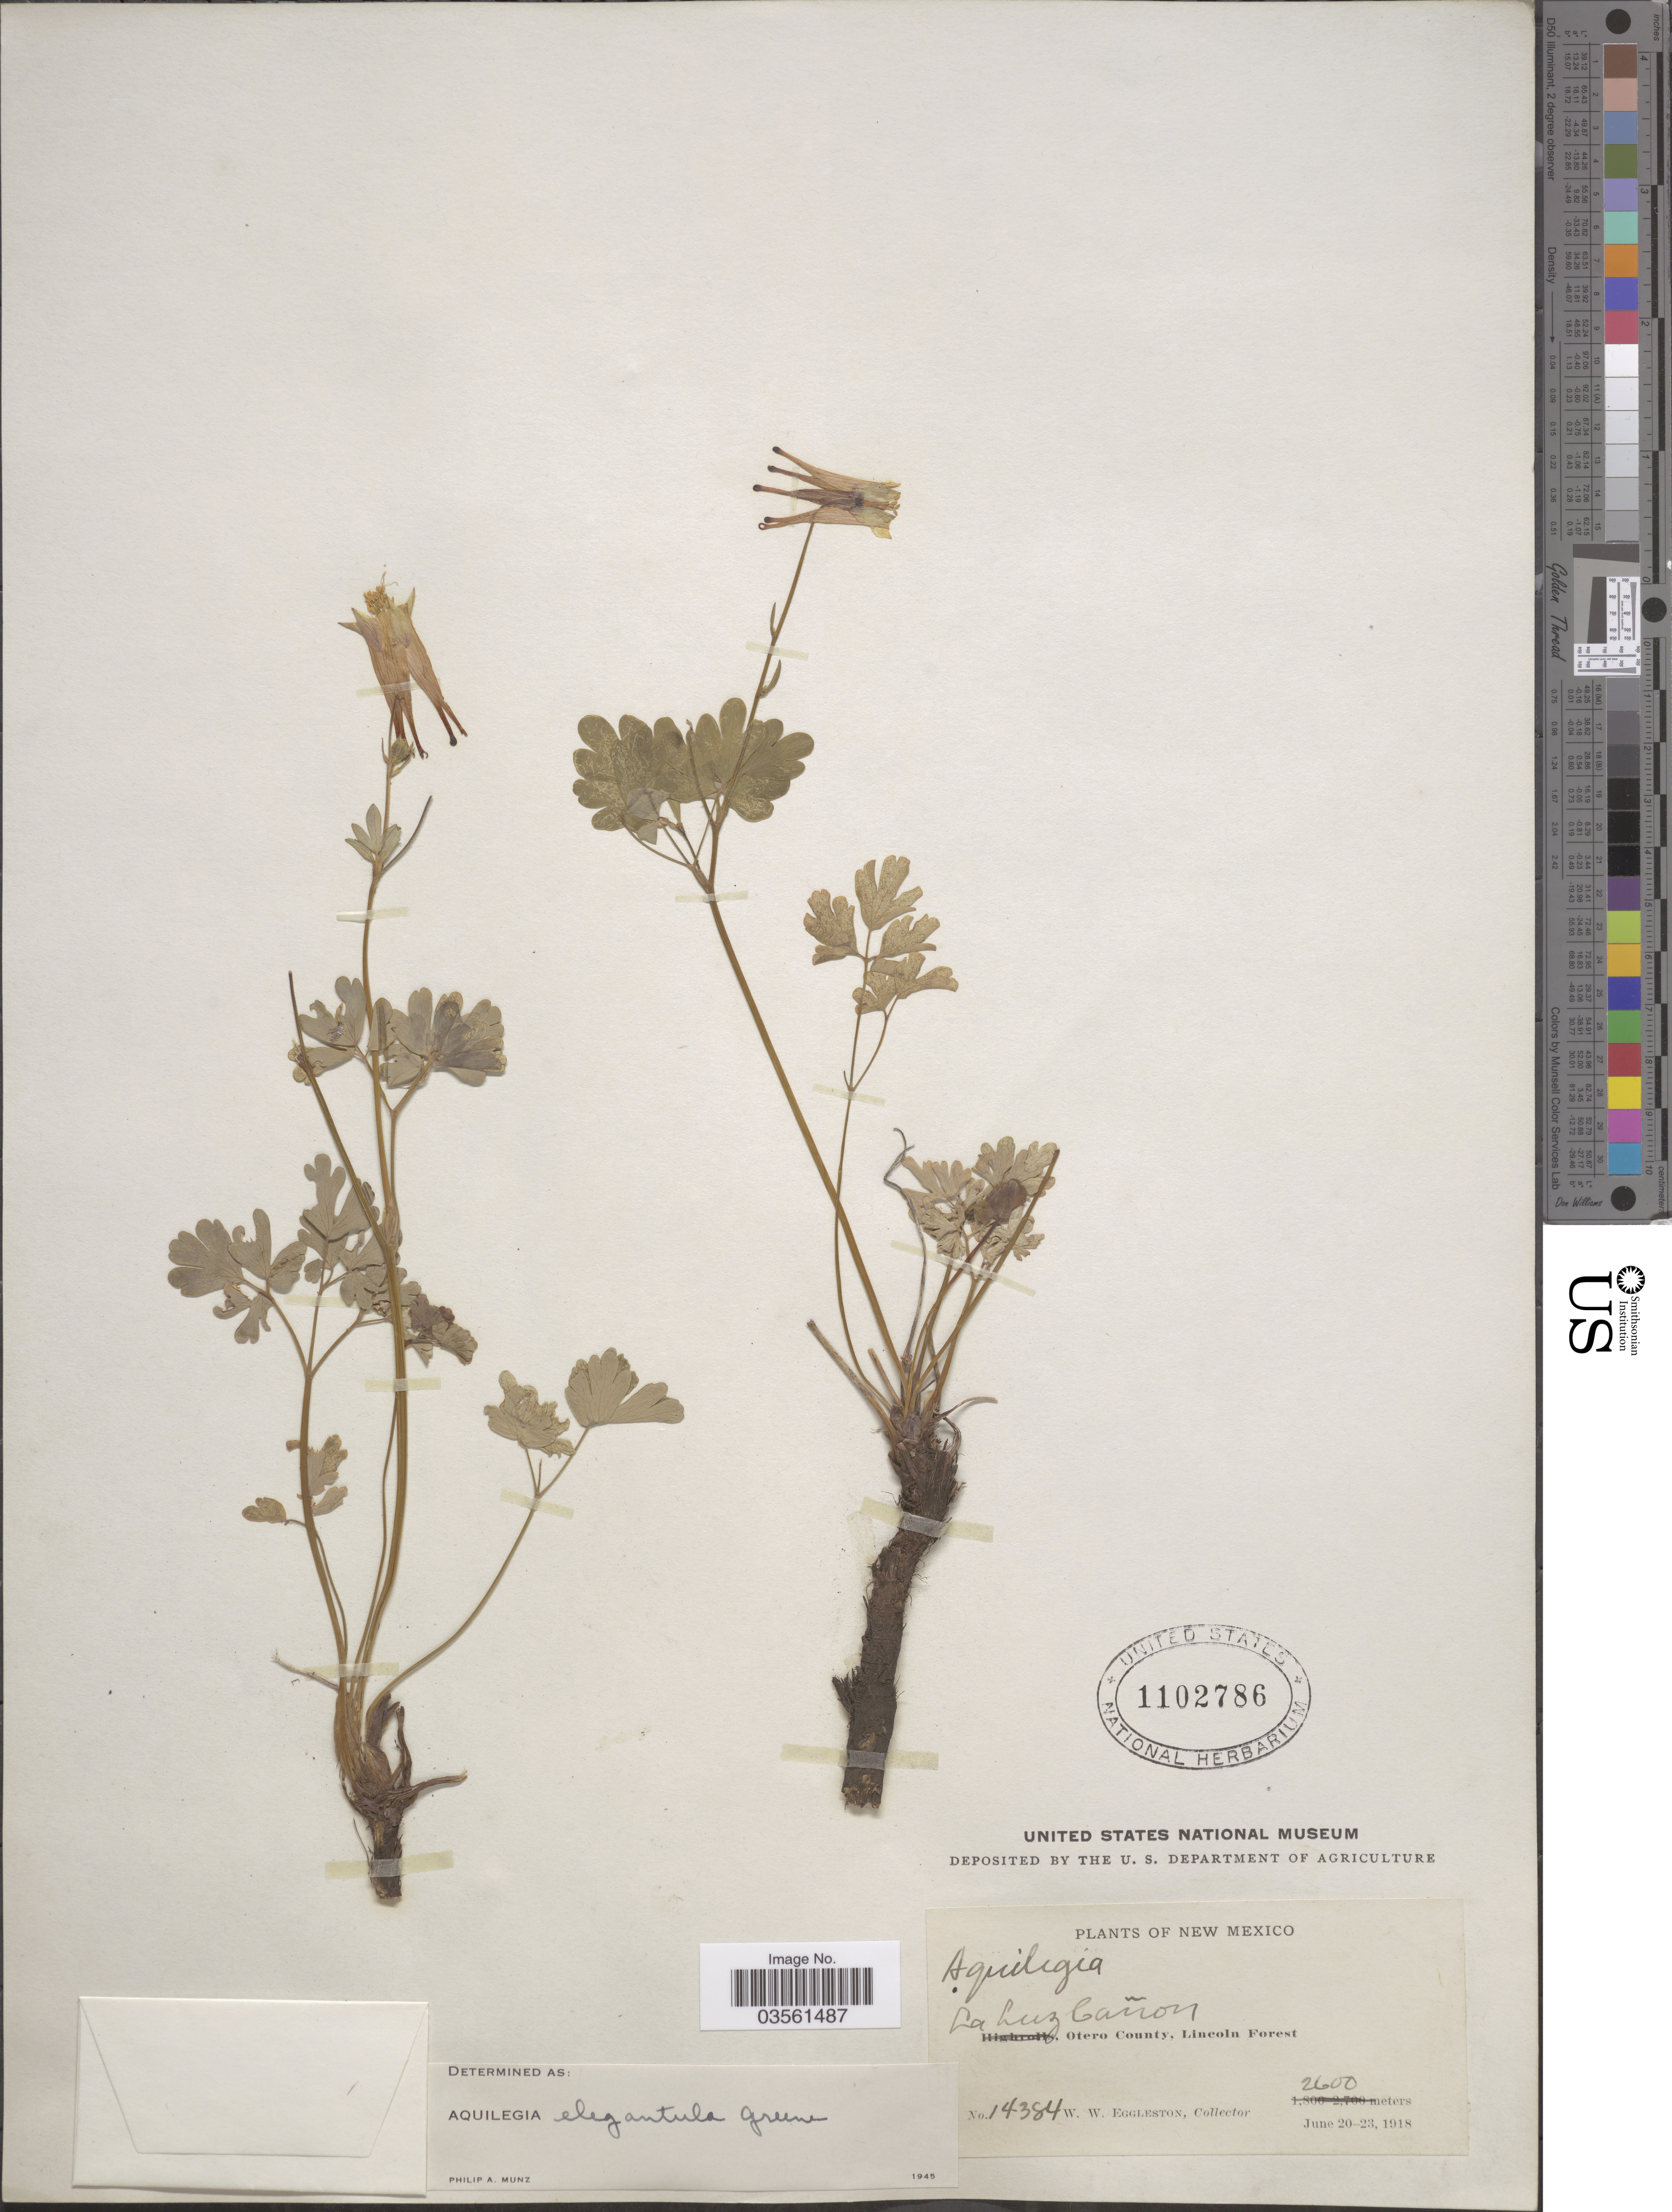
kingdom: Plantae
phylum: Tracheophyta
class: Magnoliopsida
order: Ranunculales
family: Ranunculaceae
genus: Aquilegia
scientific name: Aquilegia elegantula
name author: Greene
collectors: W. W. Eggleston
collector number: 14384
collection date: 1918-06-20/1918-06-23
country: United States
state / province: New Mexico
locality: La Luz Cañon. Otero County, Lincoln Forest.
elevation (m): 2600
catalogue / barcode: US 1102786